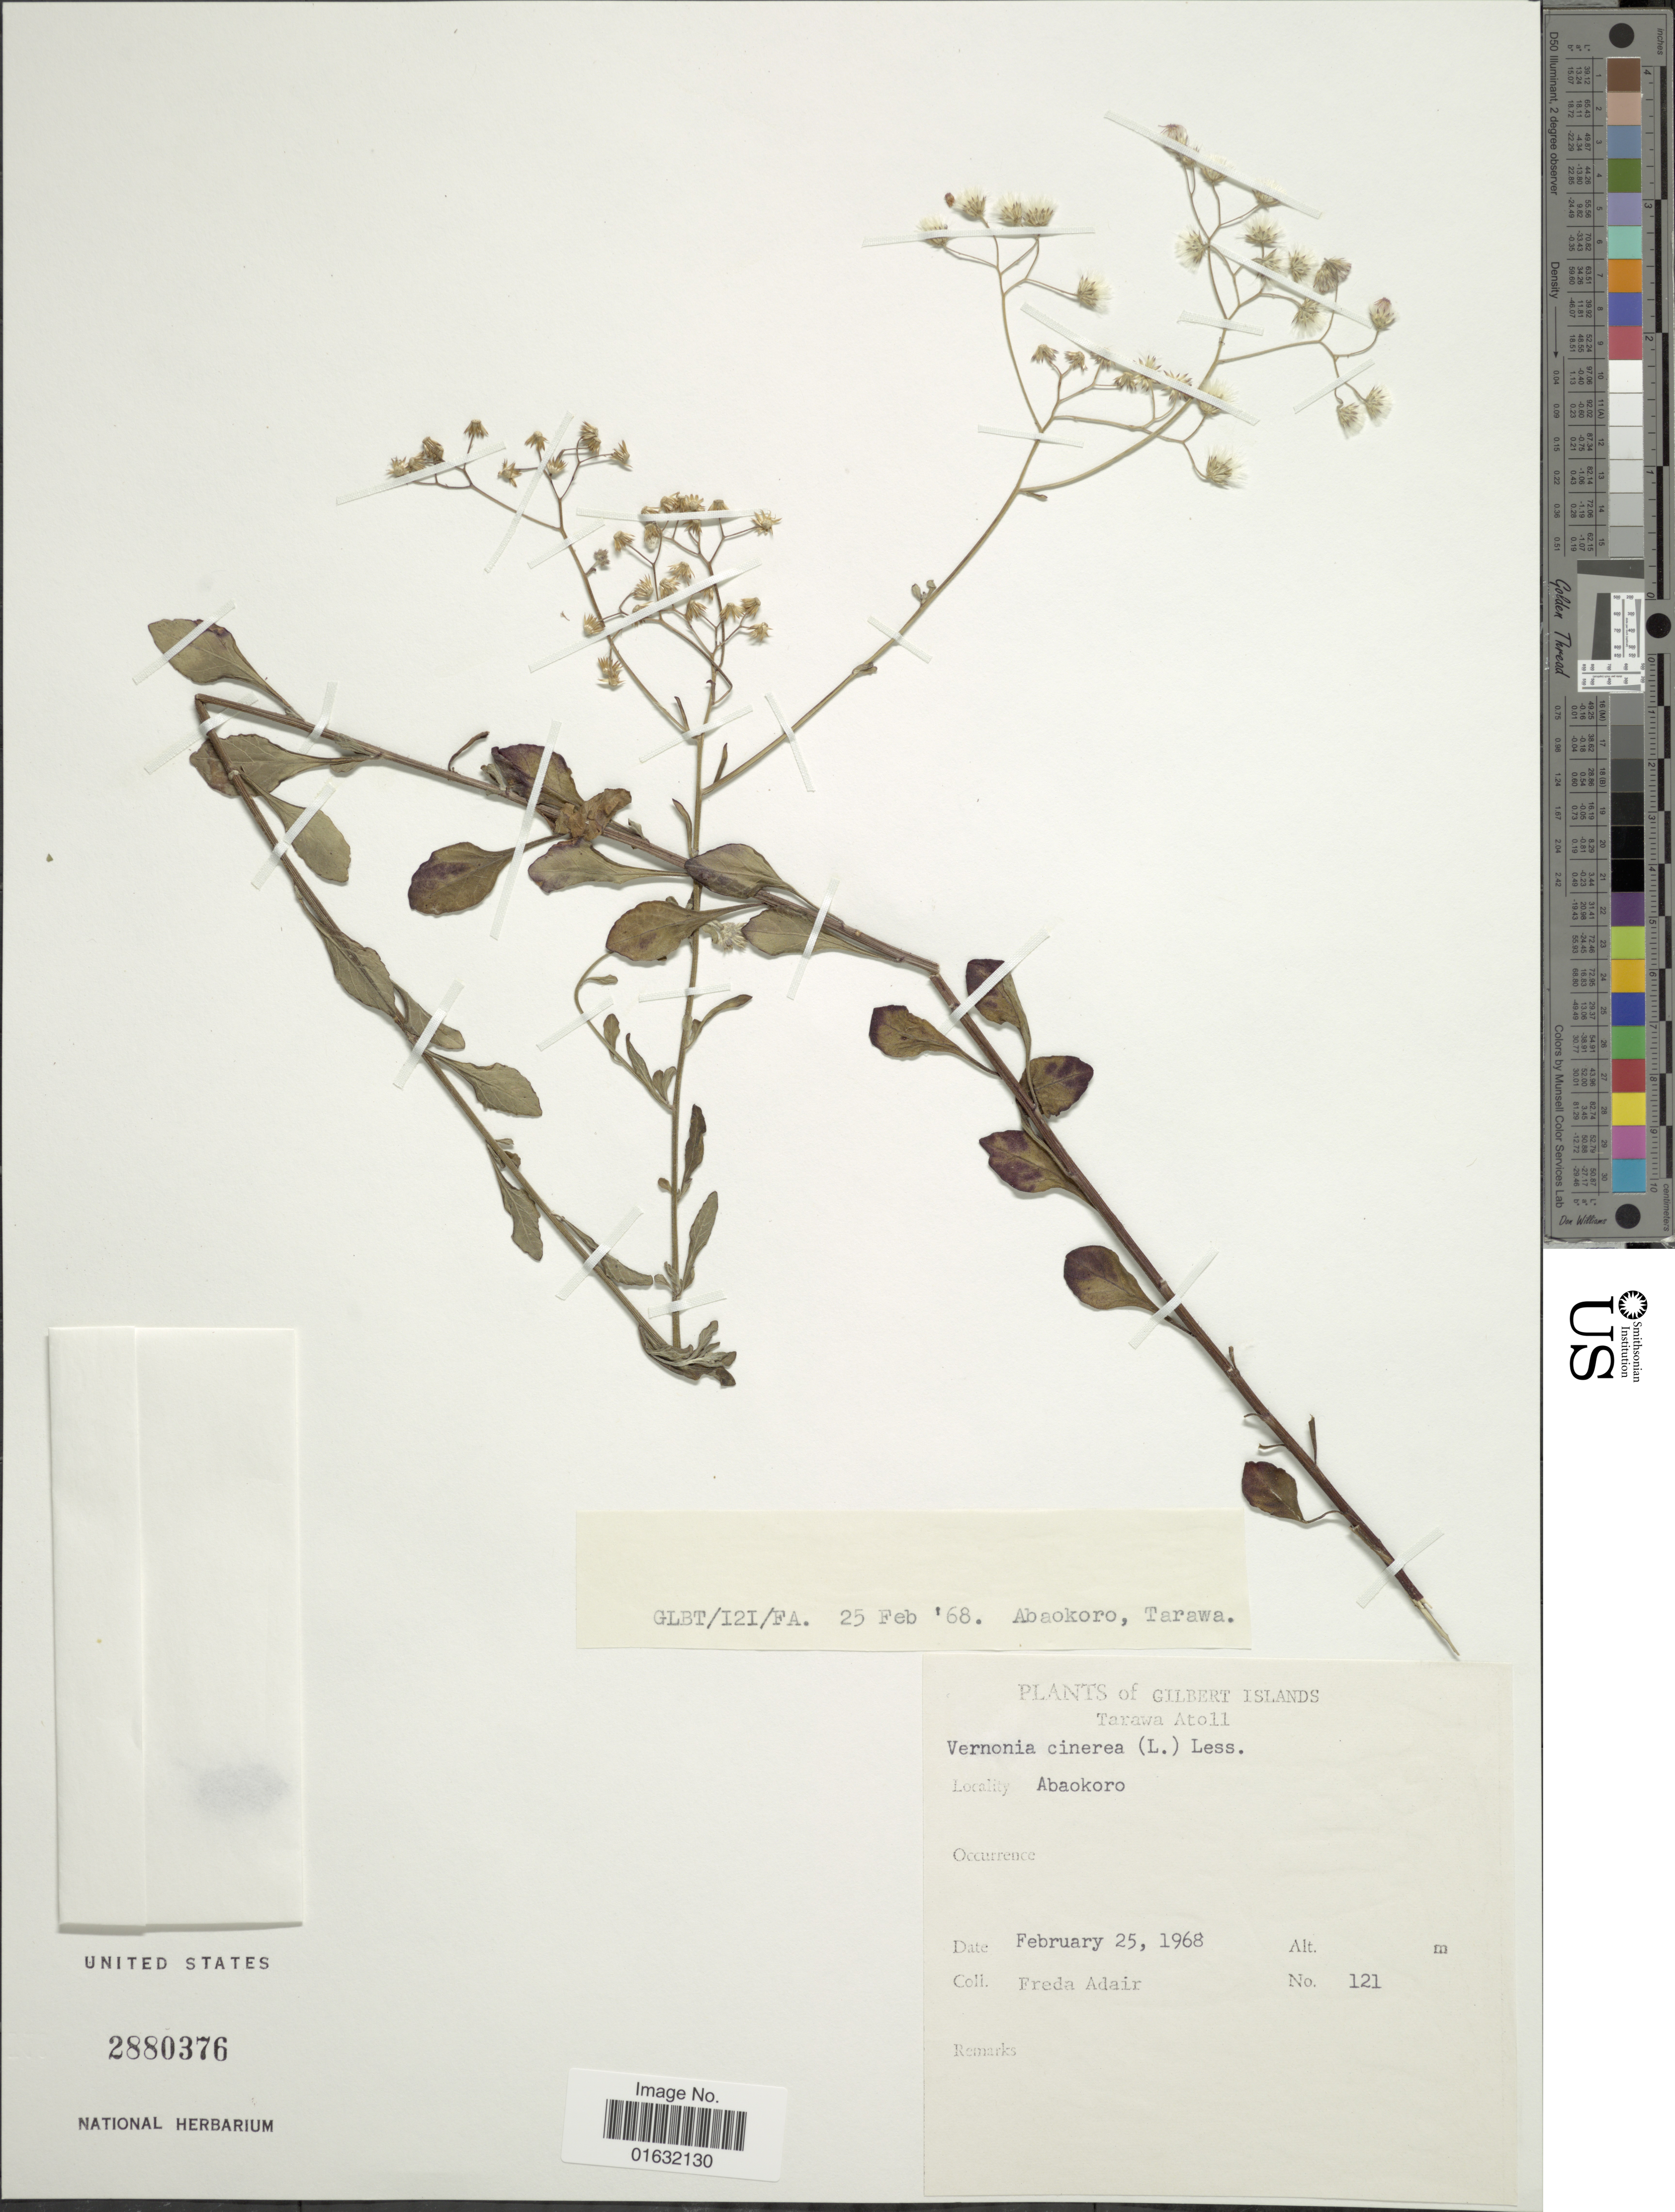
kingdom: Plantae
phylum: Tracheophyta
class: Magnoliopsida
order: Asterales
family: Asteraceae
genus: Cyanthillium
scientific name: Cyanthillium cinereum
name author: (L.) H. Rob.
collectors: F. Adair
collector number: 121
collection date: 1968-02-25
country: Kiribati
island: Tarawa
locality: Gilbert Islands, Tarawa Atoll, Aboakoro.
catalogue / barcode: US 2880376